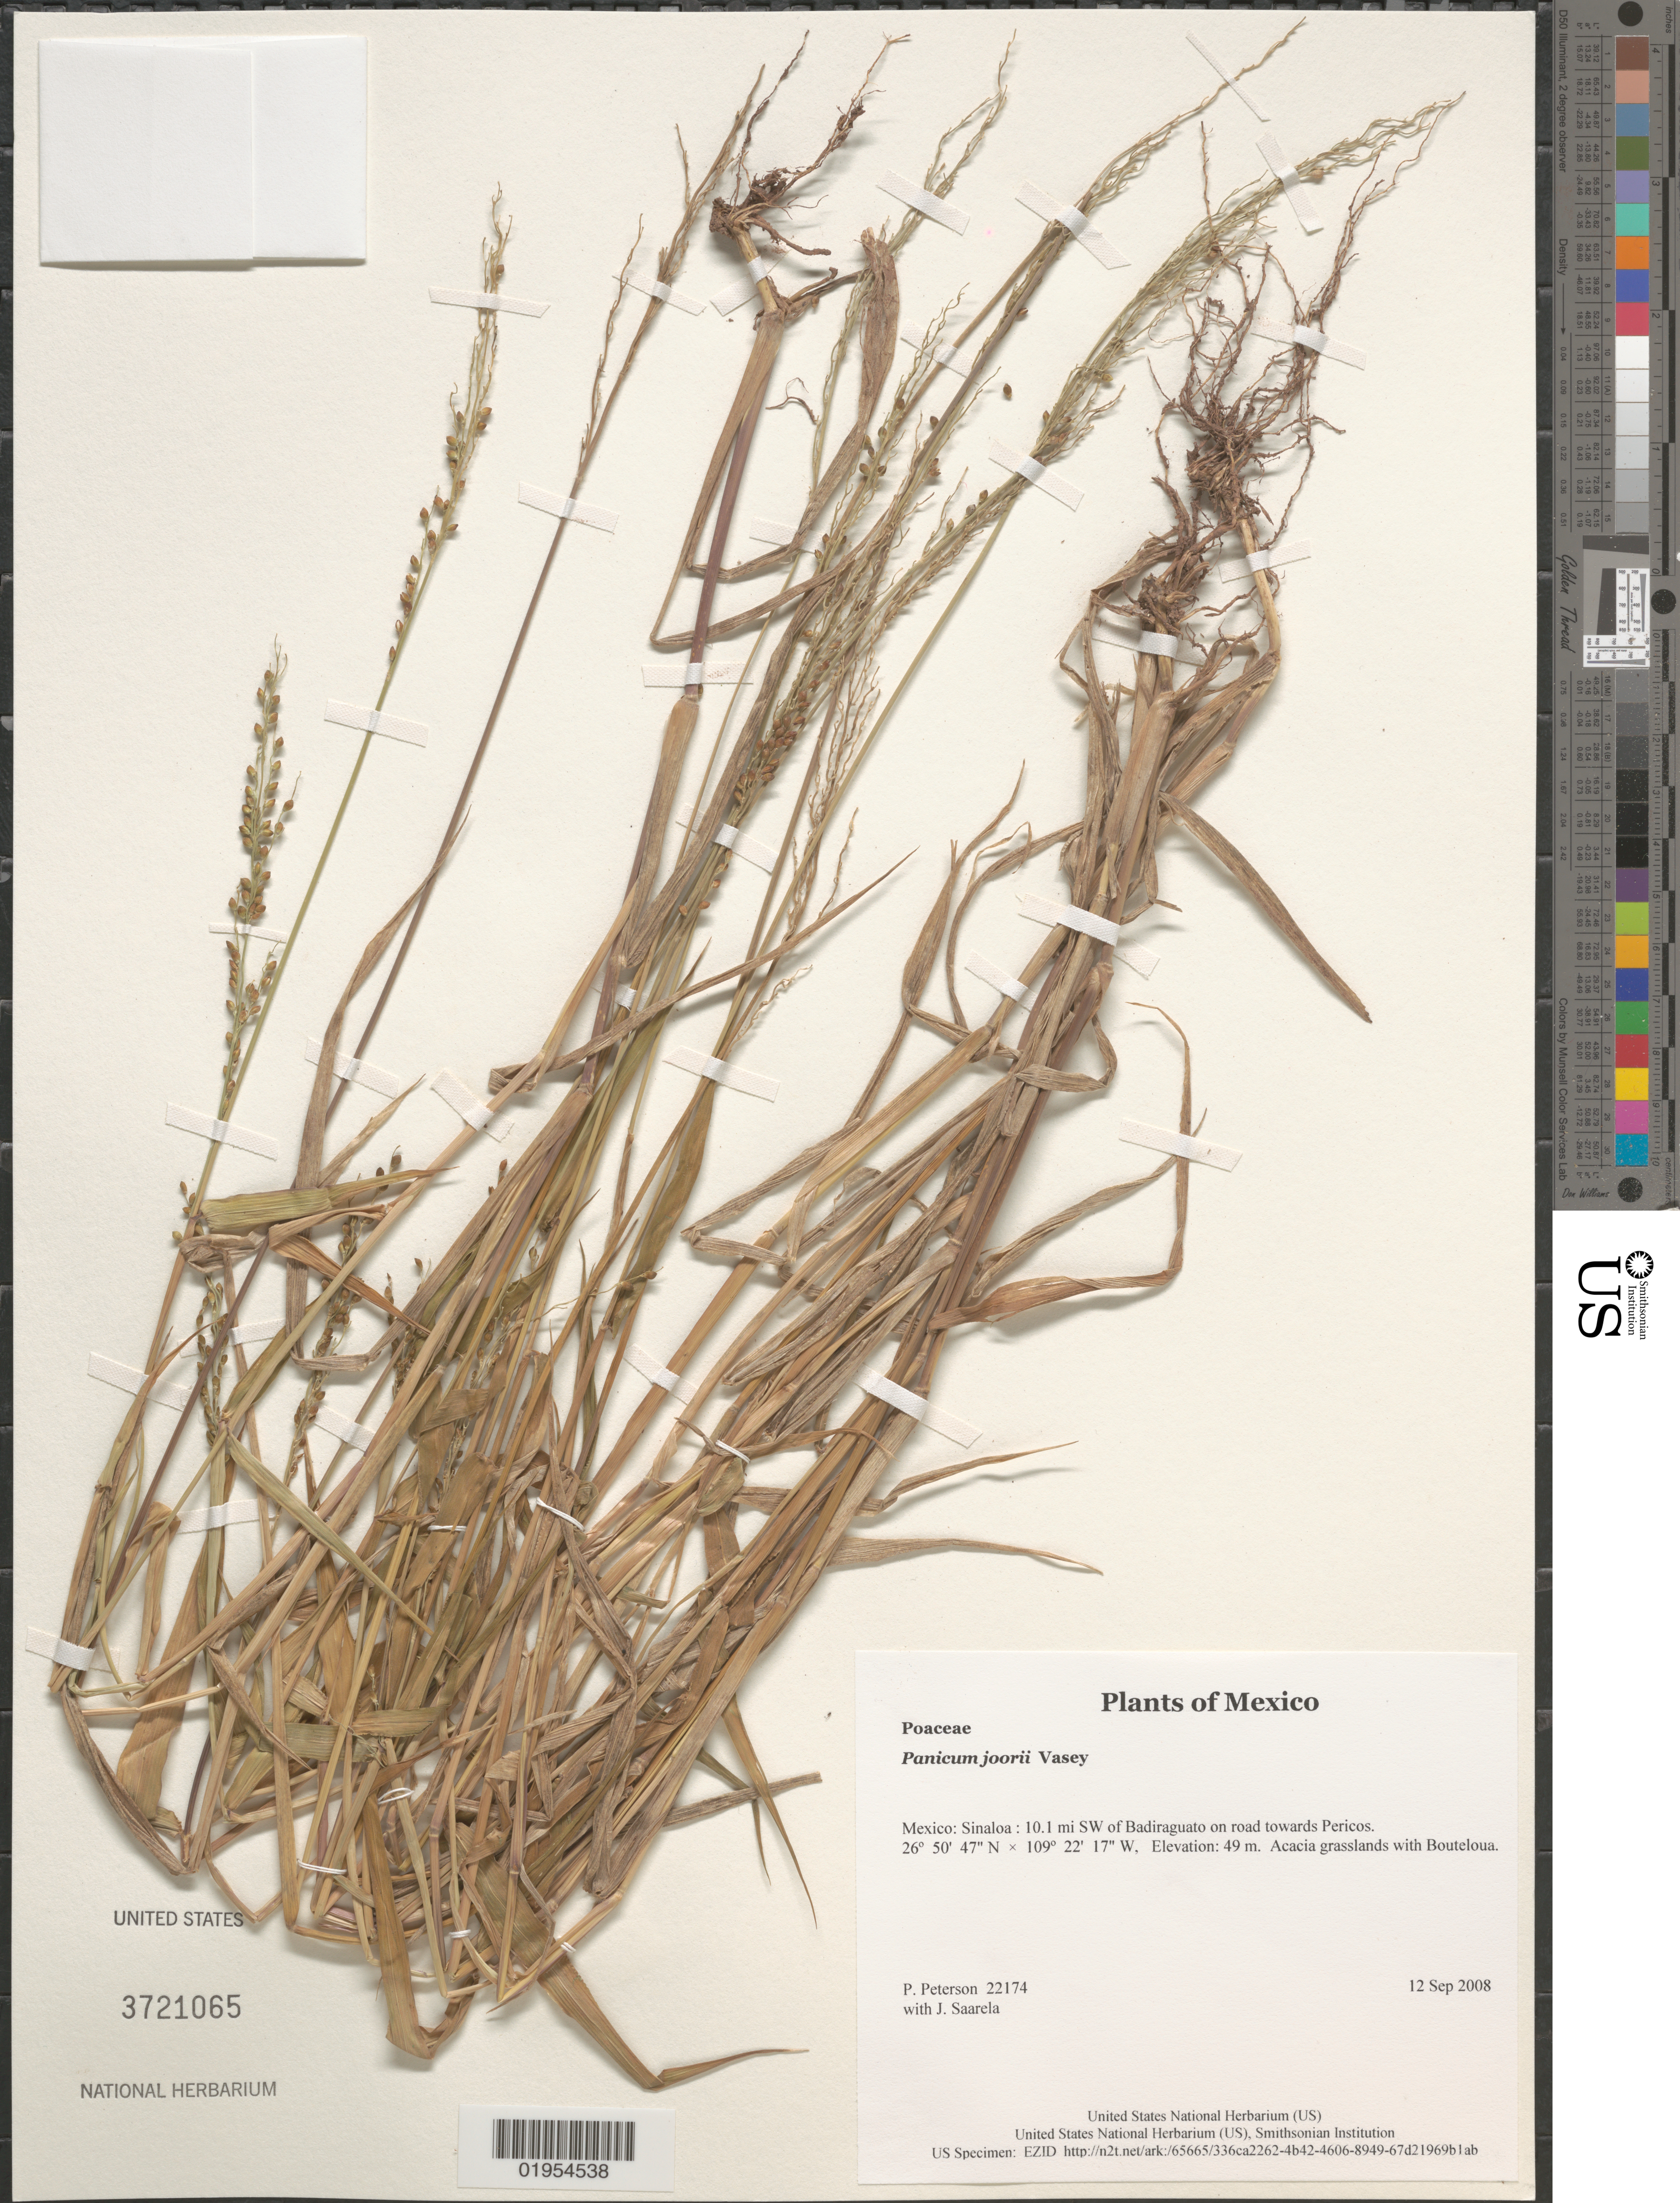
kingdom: Plantae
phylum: Tracheophyta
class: Liliopsida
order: Poales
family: Poaceae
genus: Panicum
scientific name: Panicum sp.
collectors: P. M. Peterson & J. Saarela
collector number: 22174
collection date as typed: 12 Sep 2008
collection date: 2008-09-12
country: Mexico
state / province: Sinaloa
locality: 10.1 mi SW of Badiraguato on road towards Pericos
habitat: Acacia grasslands with Bouteloua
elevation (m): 49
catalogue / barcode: US 3721065